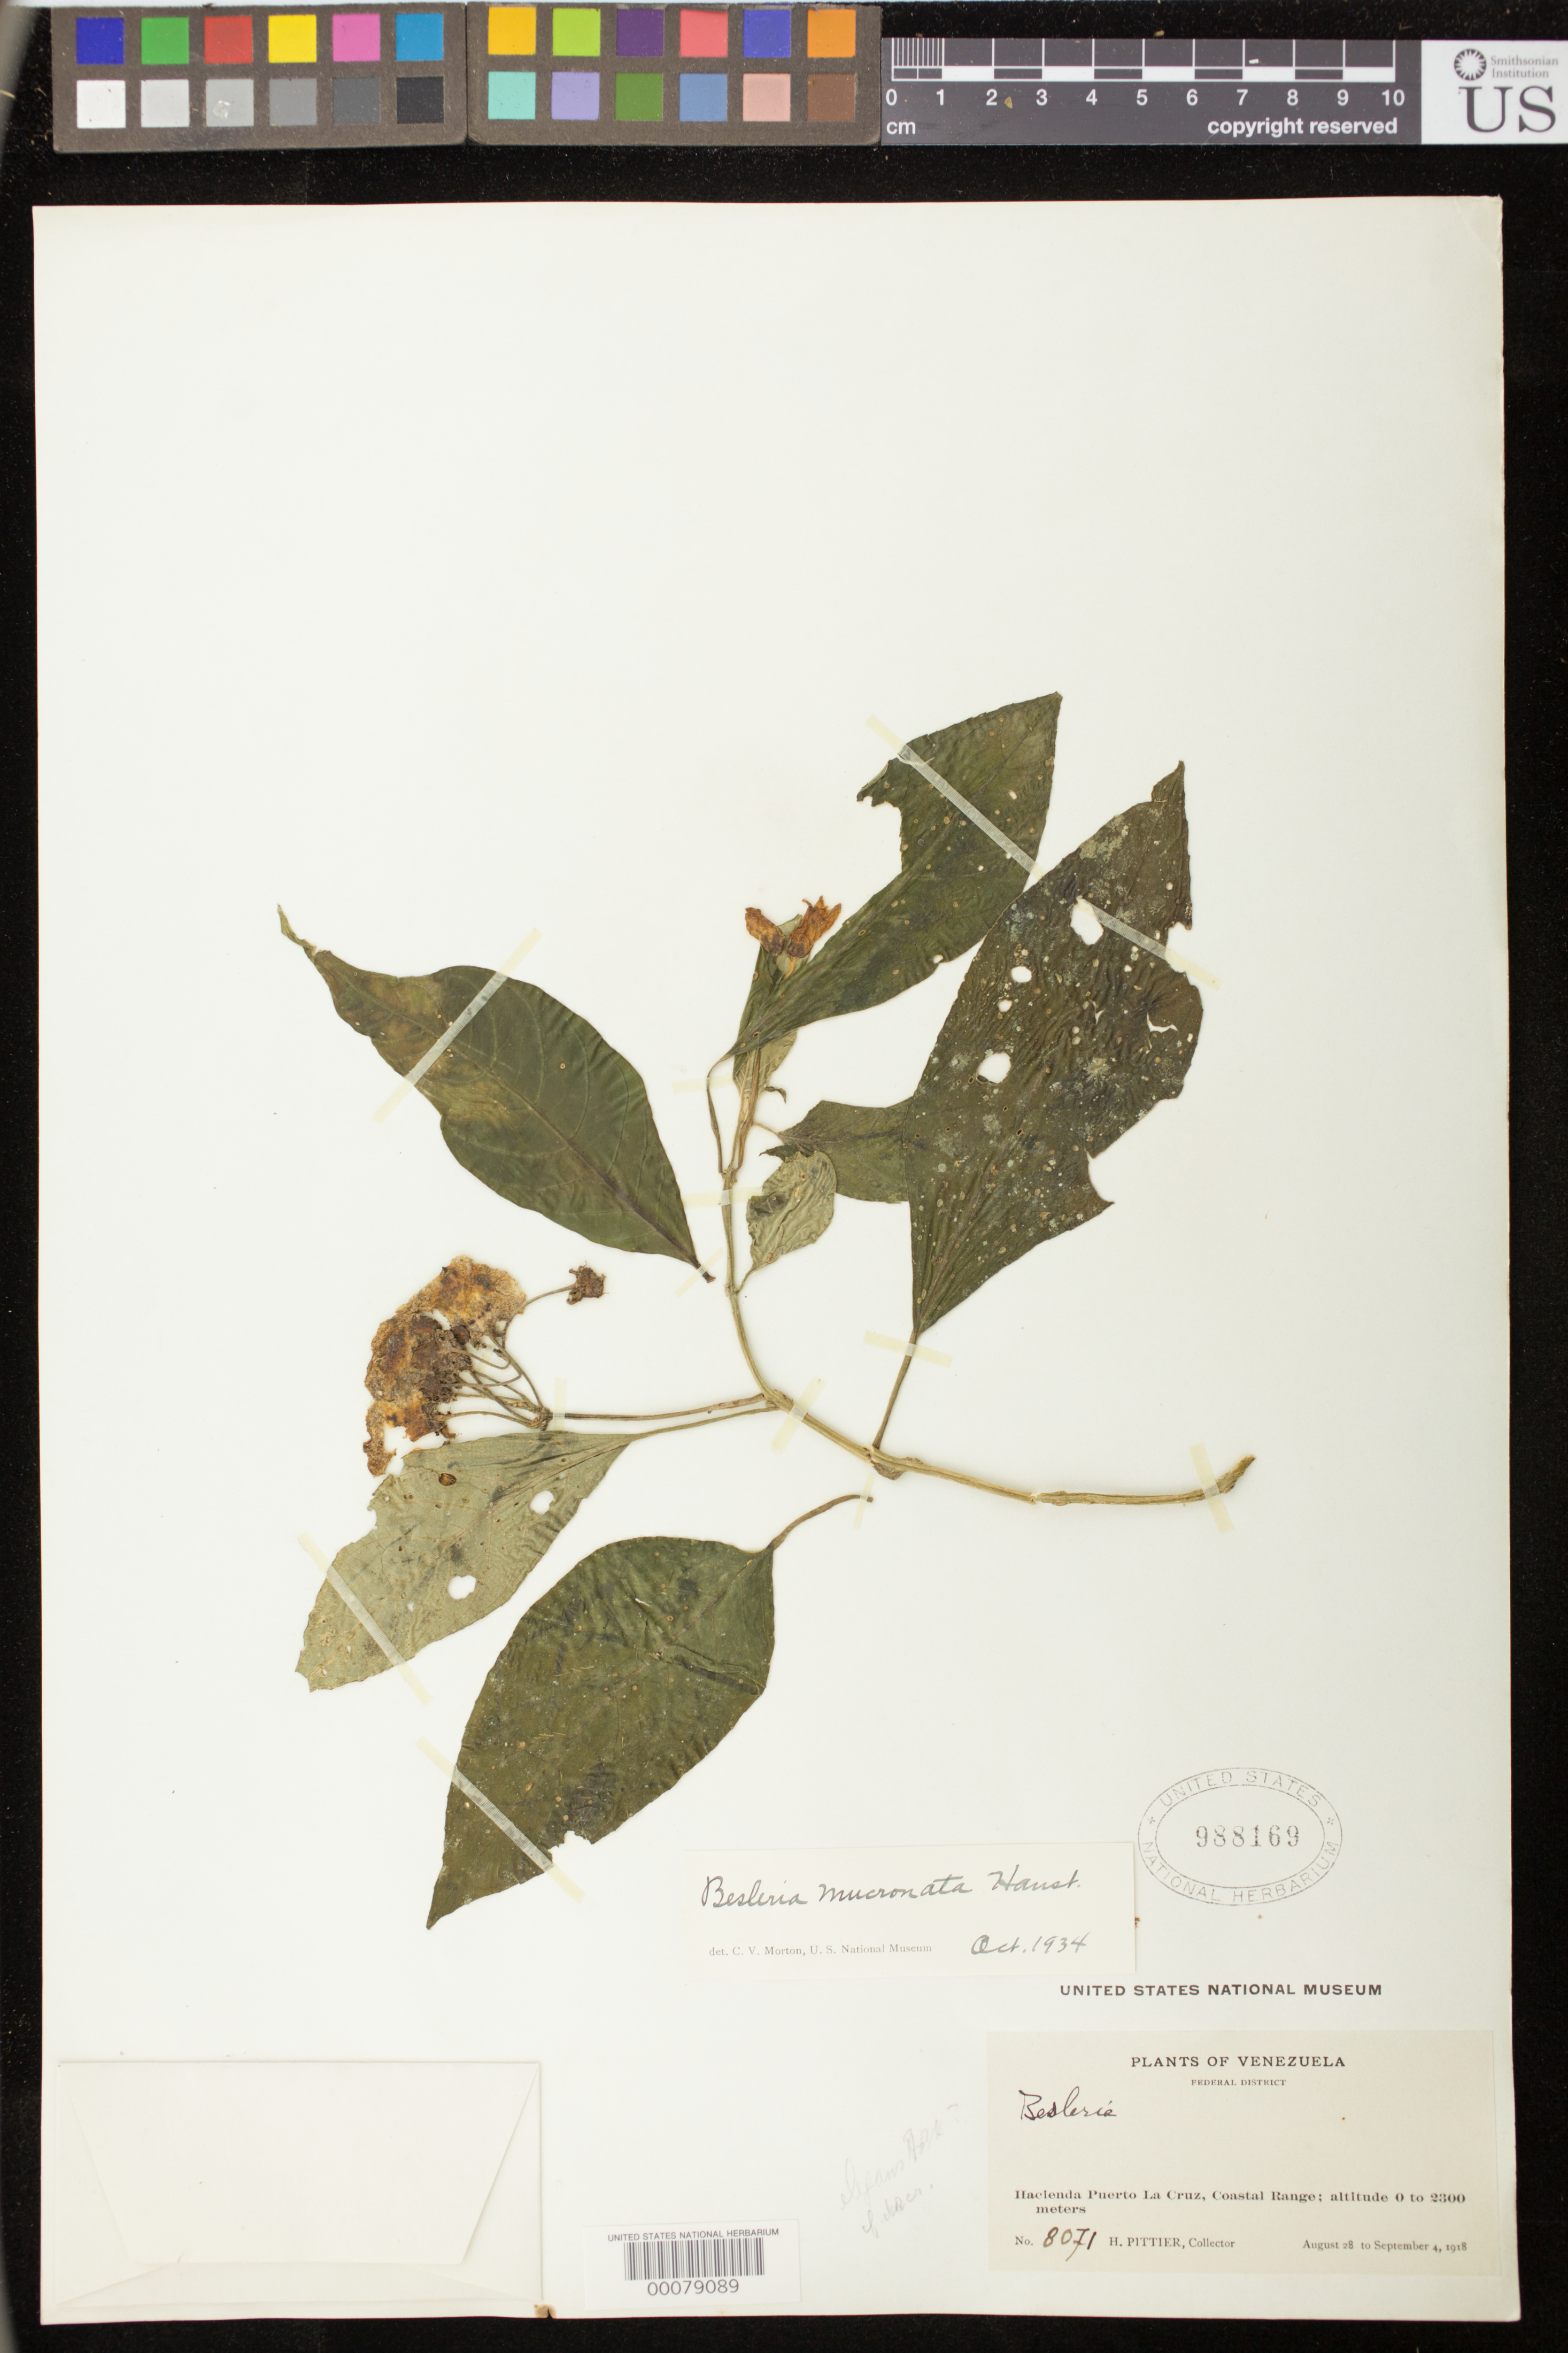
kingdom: Plantae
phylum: Tracheophyta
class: Magnoliopsida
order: Lamiales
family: Gesneriaceae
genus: Besleria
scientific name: Besleria mucronata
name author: Hanst.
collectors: H. F. Pittier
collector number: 8071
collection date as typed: Aug-Sep 1918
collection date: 1918-08/1918-09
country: Venezuela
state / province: Distrito Federal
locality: Hacienda Puerto La Cruz, coastal range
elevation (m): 0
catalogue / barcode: US 988169